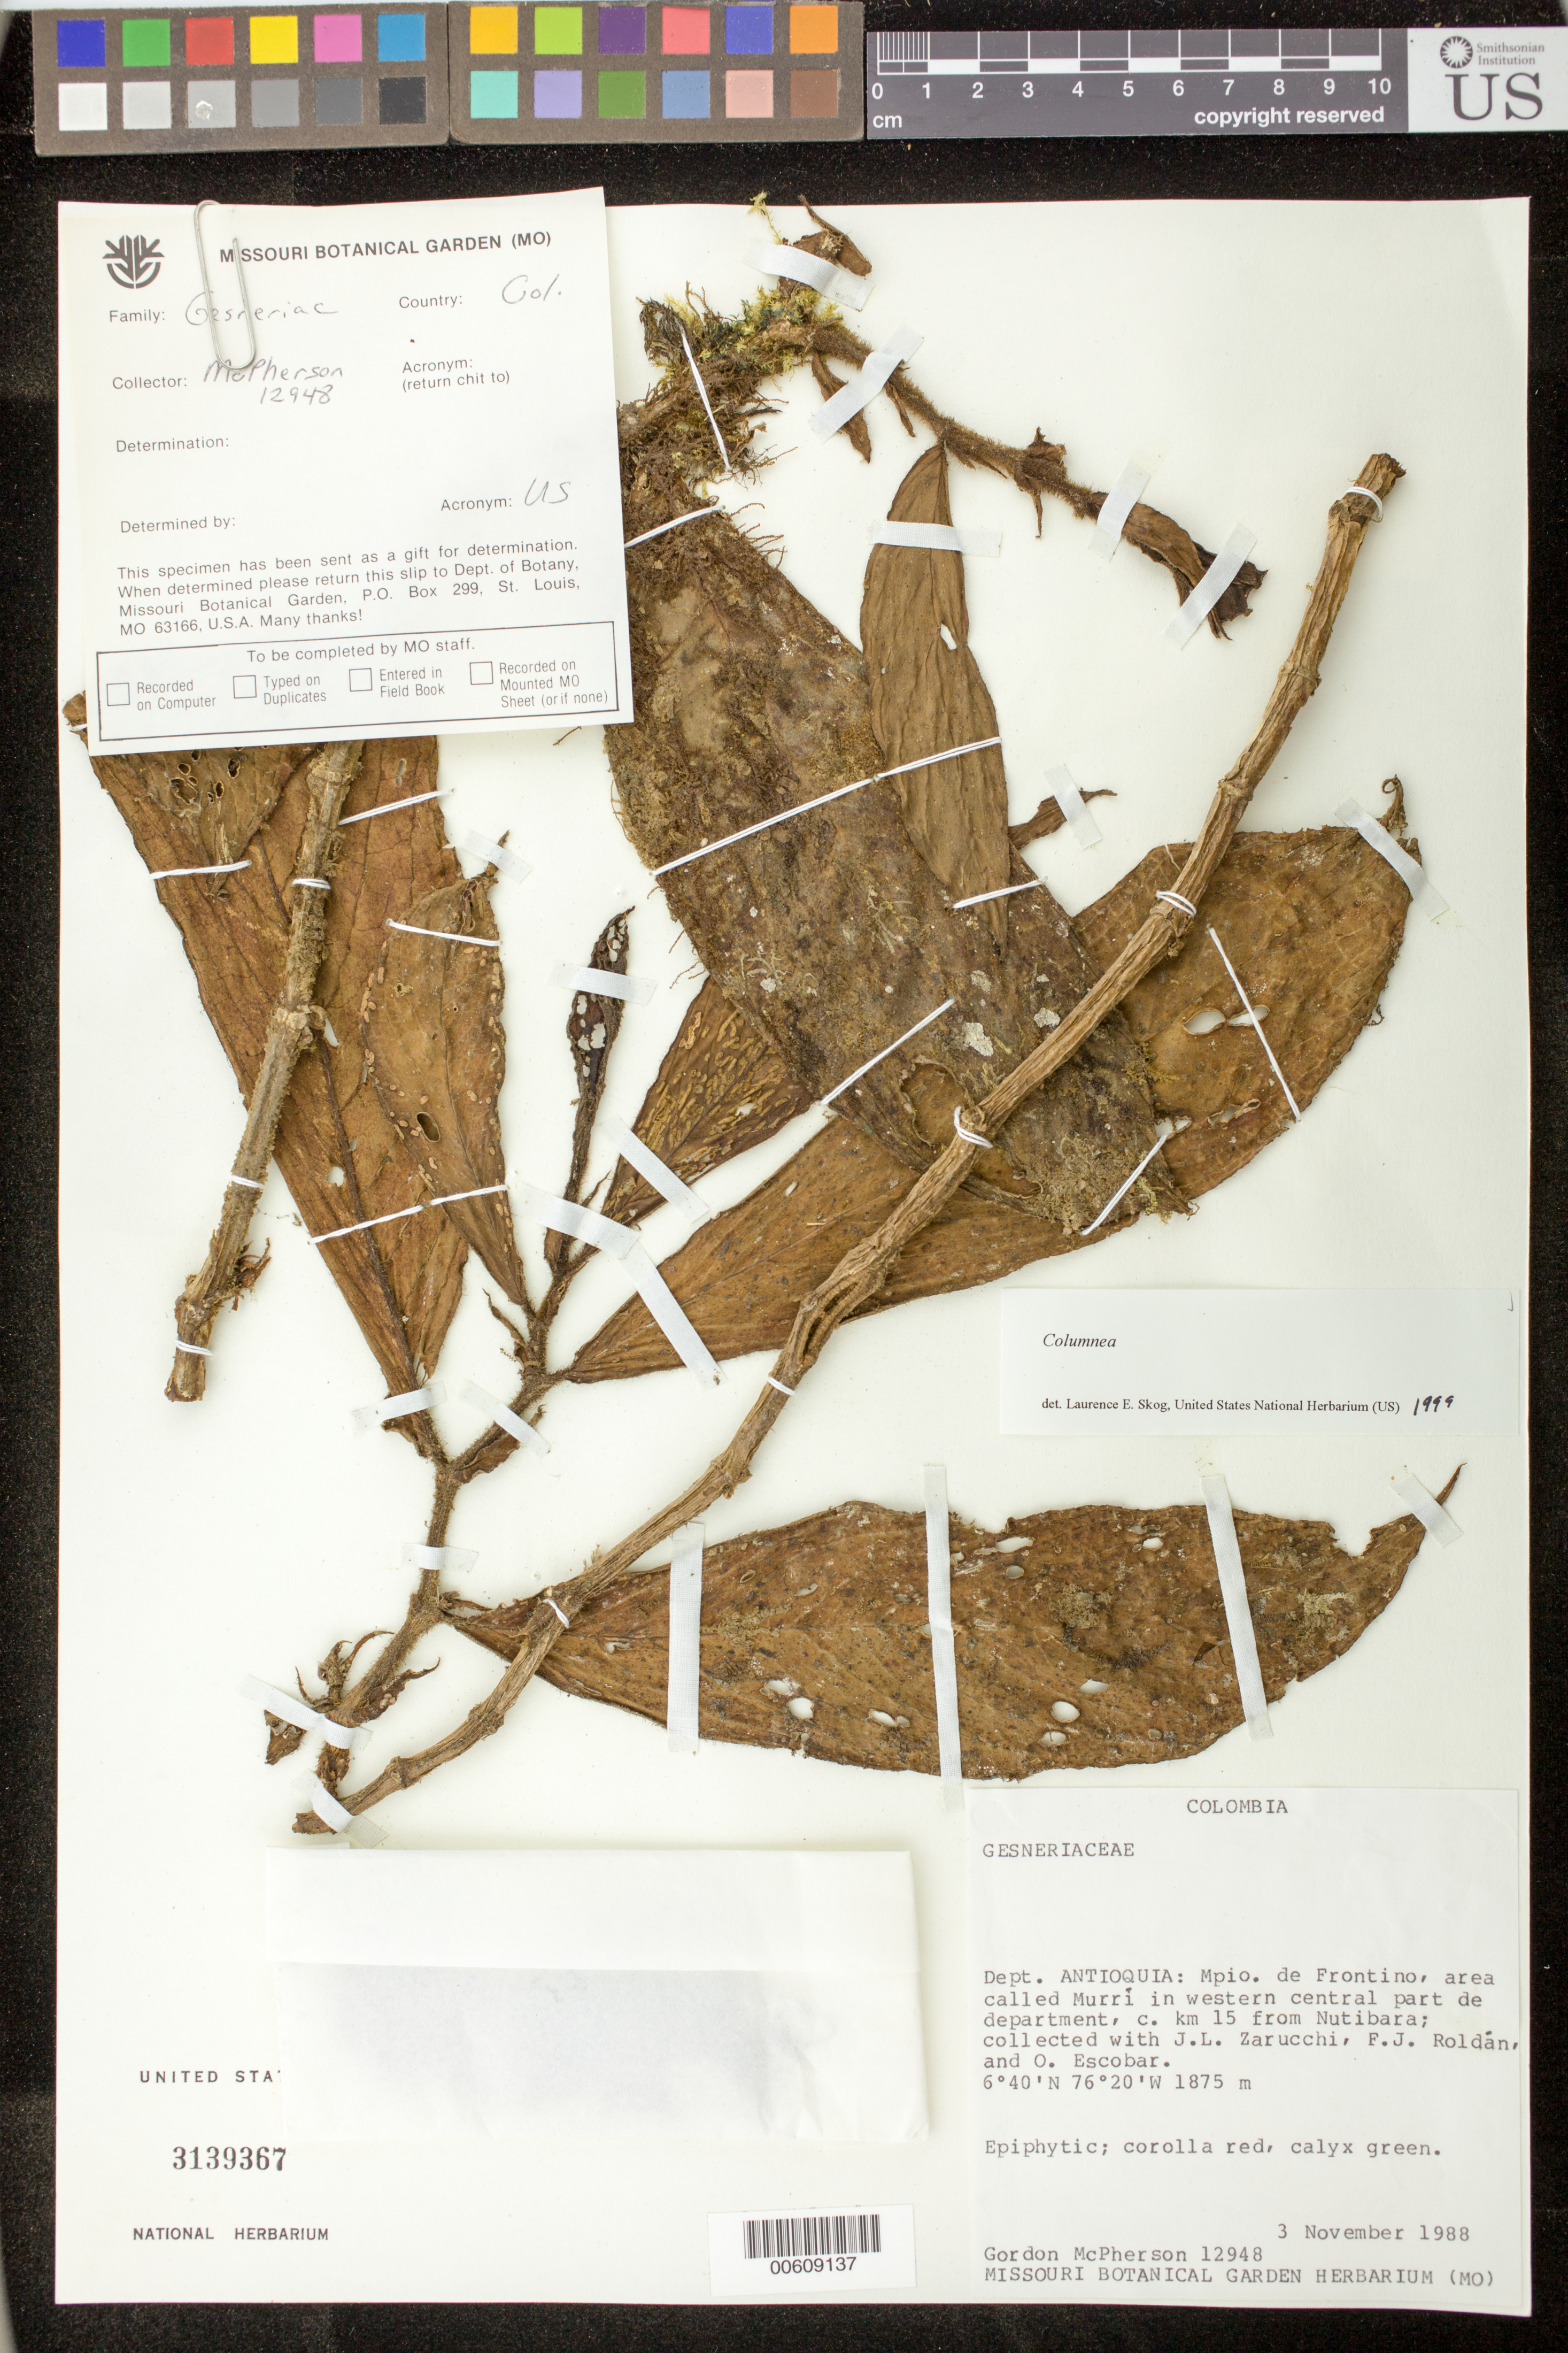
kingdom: Plantae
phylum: Tracheophyta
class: Magnoliopsida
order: Lamiales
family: Gesneriaceae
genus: Columnea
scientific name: Columnea sp.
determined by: Skog, Laurence E.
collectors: G. D. McPherson, J. L. Zarucchi, F. J. Roldán & O. D. Escobar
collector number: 12948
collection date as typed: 03 Nov 1988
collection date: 1988-11-03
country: Colombia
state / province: Antioquia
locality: Dept. Antioquia: Mpio. de Frontino, area called Murrí in western central part of department, c. km 15 from Nutibara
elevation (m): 1875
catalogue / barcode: US 3139367